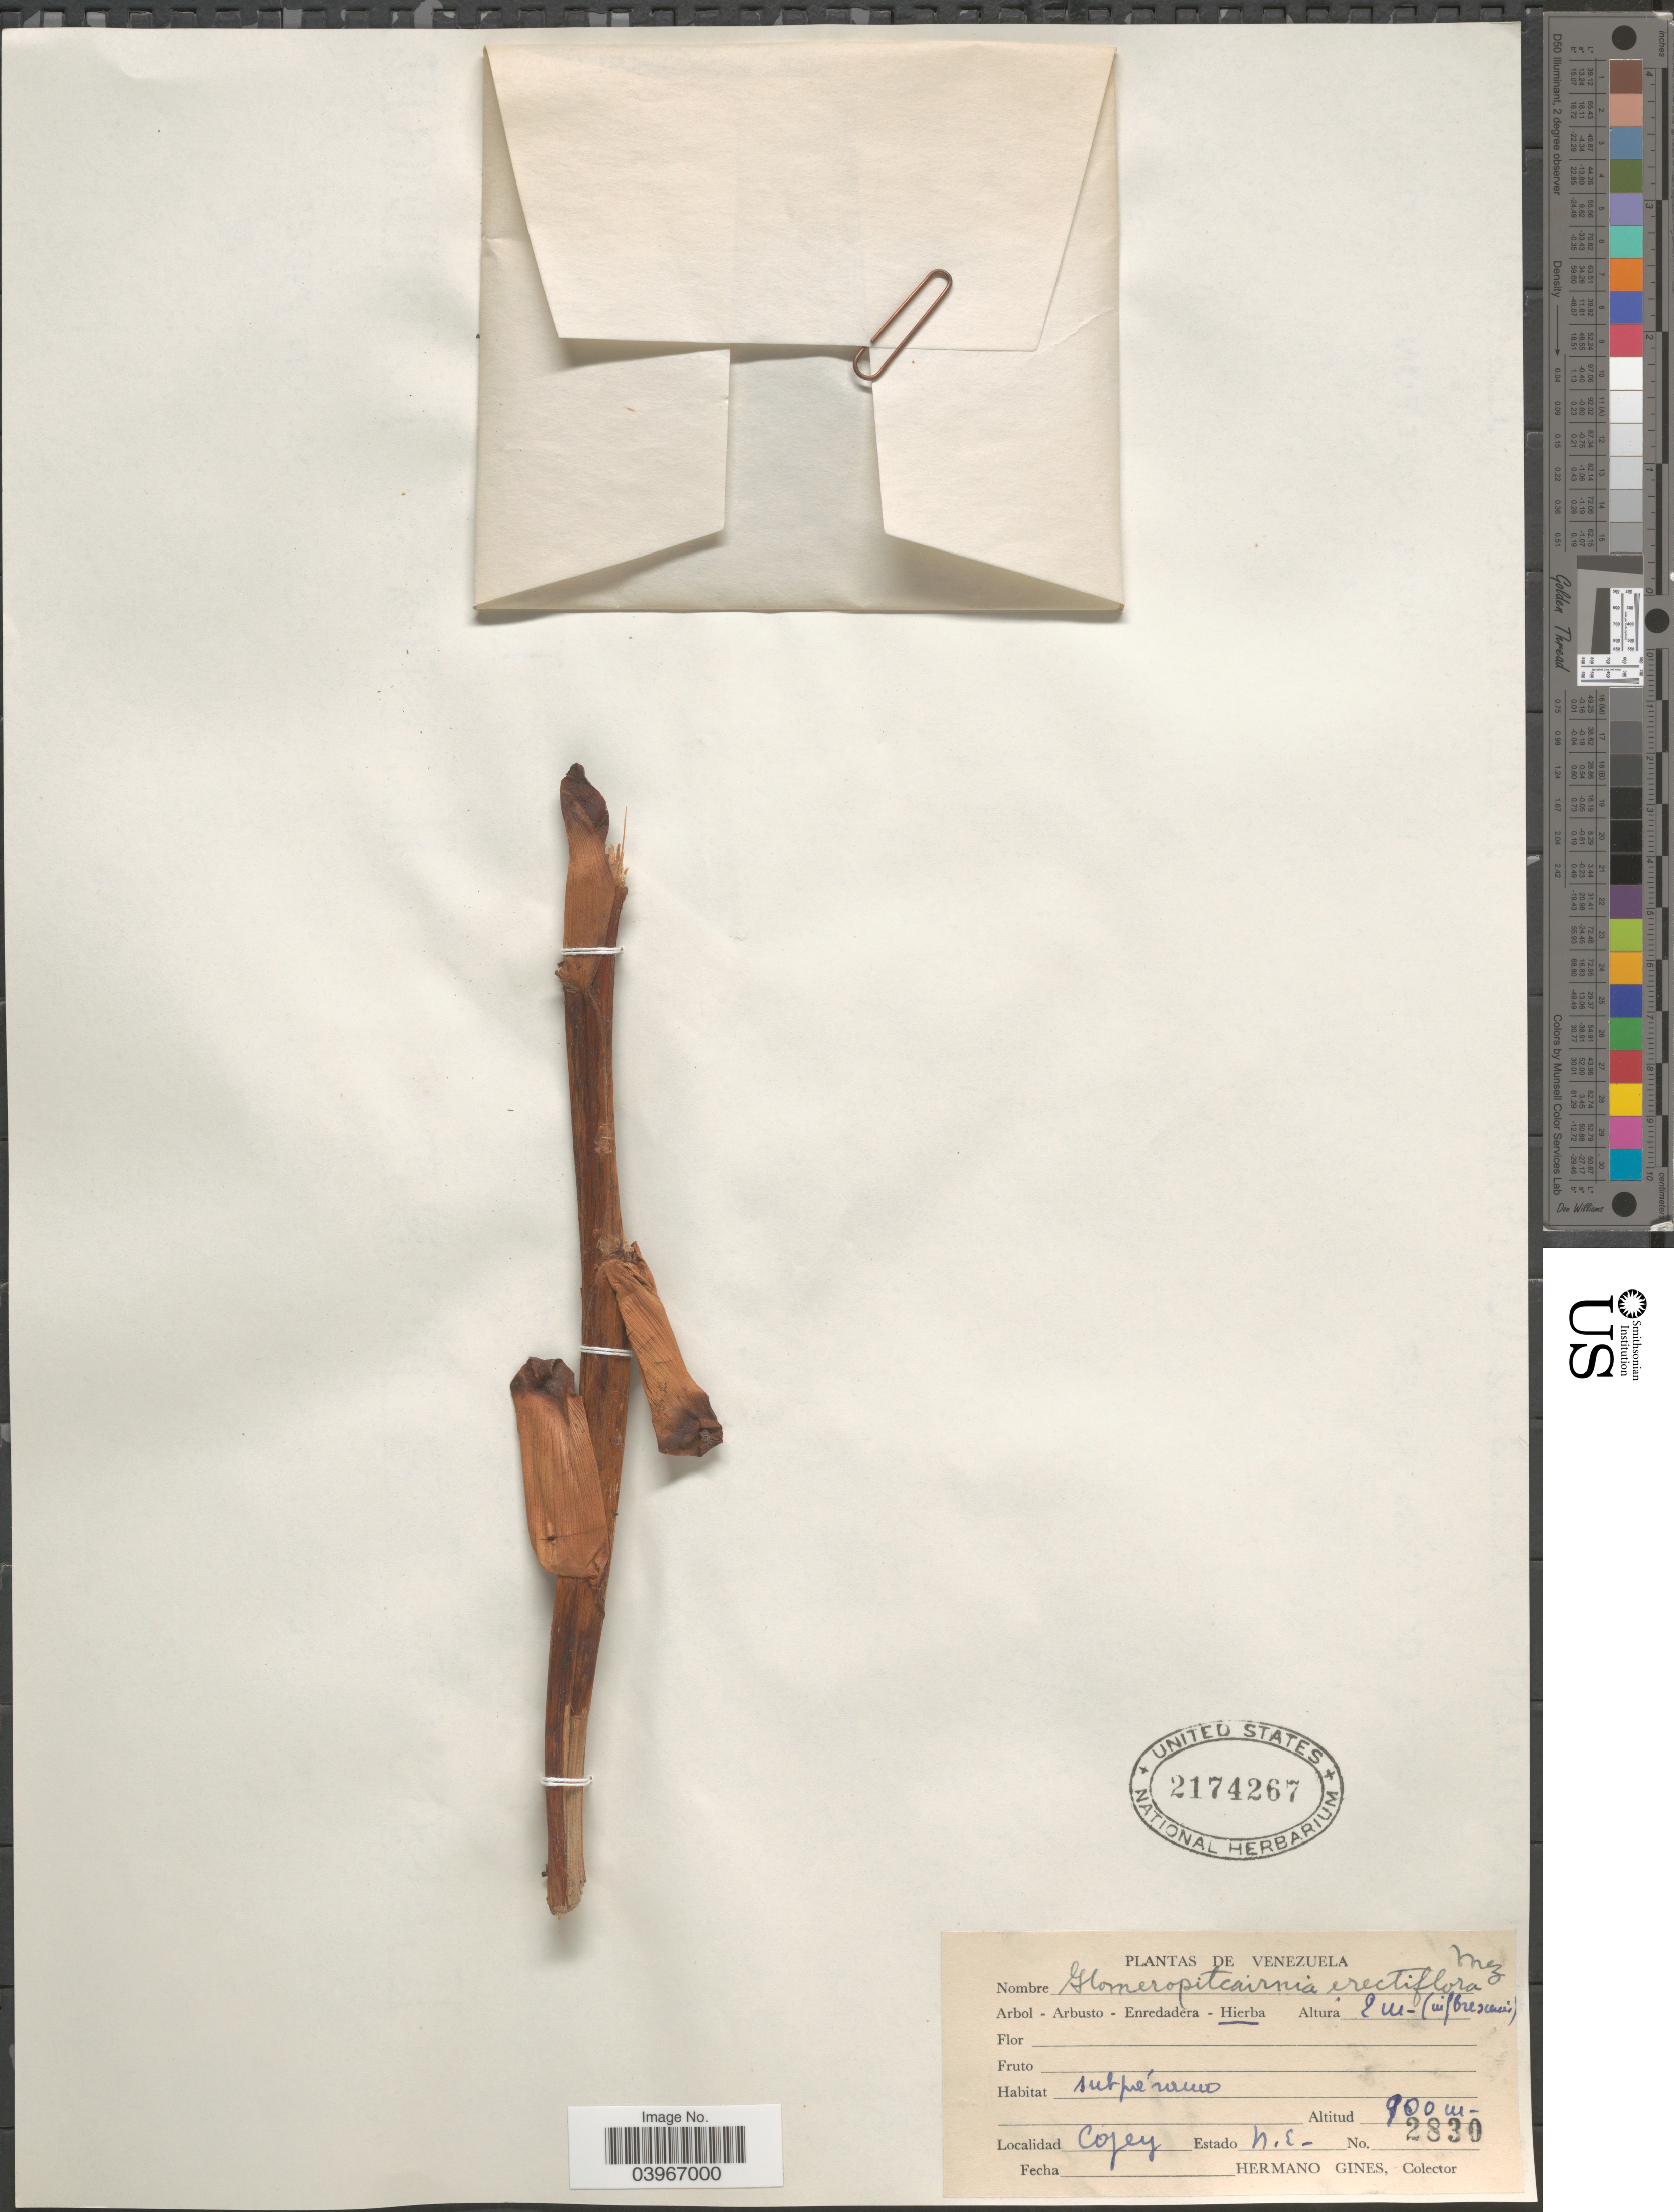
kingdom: Plantae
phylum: Tracheophyta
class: Liliopsida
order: Poales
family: Bromeliaceae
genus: Glomeropitcairnia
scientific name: Glomeropitcairnia erectiflora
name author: Mez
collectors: Bro. Gines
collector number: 2830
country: Venezuela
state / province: Nueva Esparta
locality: Cojey.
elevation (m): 900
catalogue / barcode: US 2174267